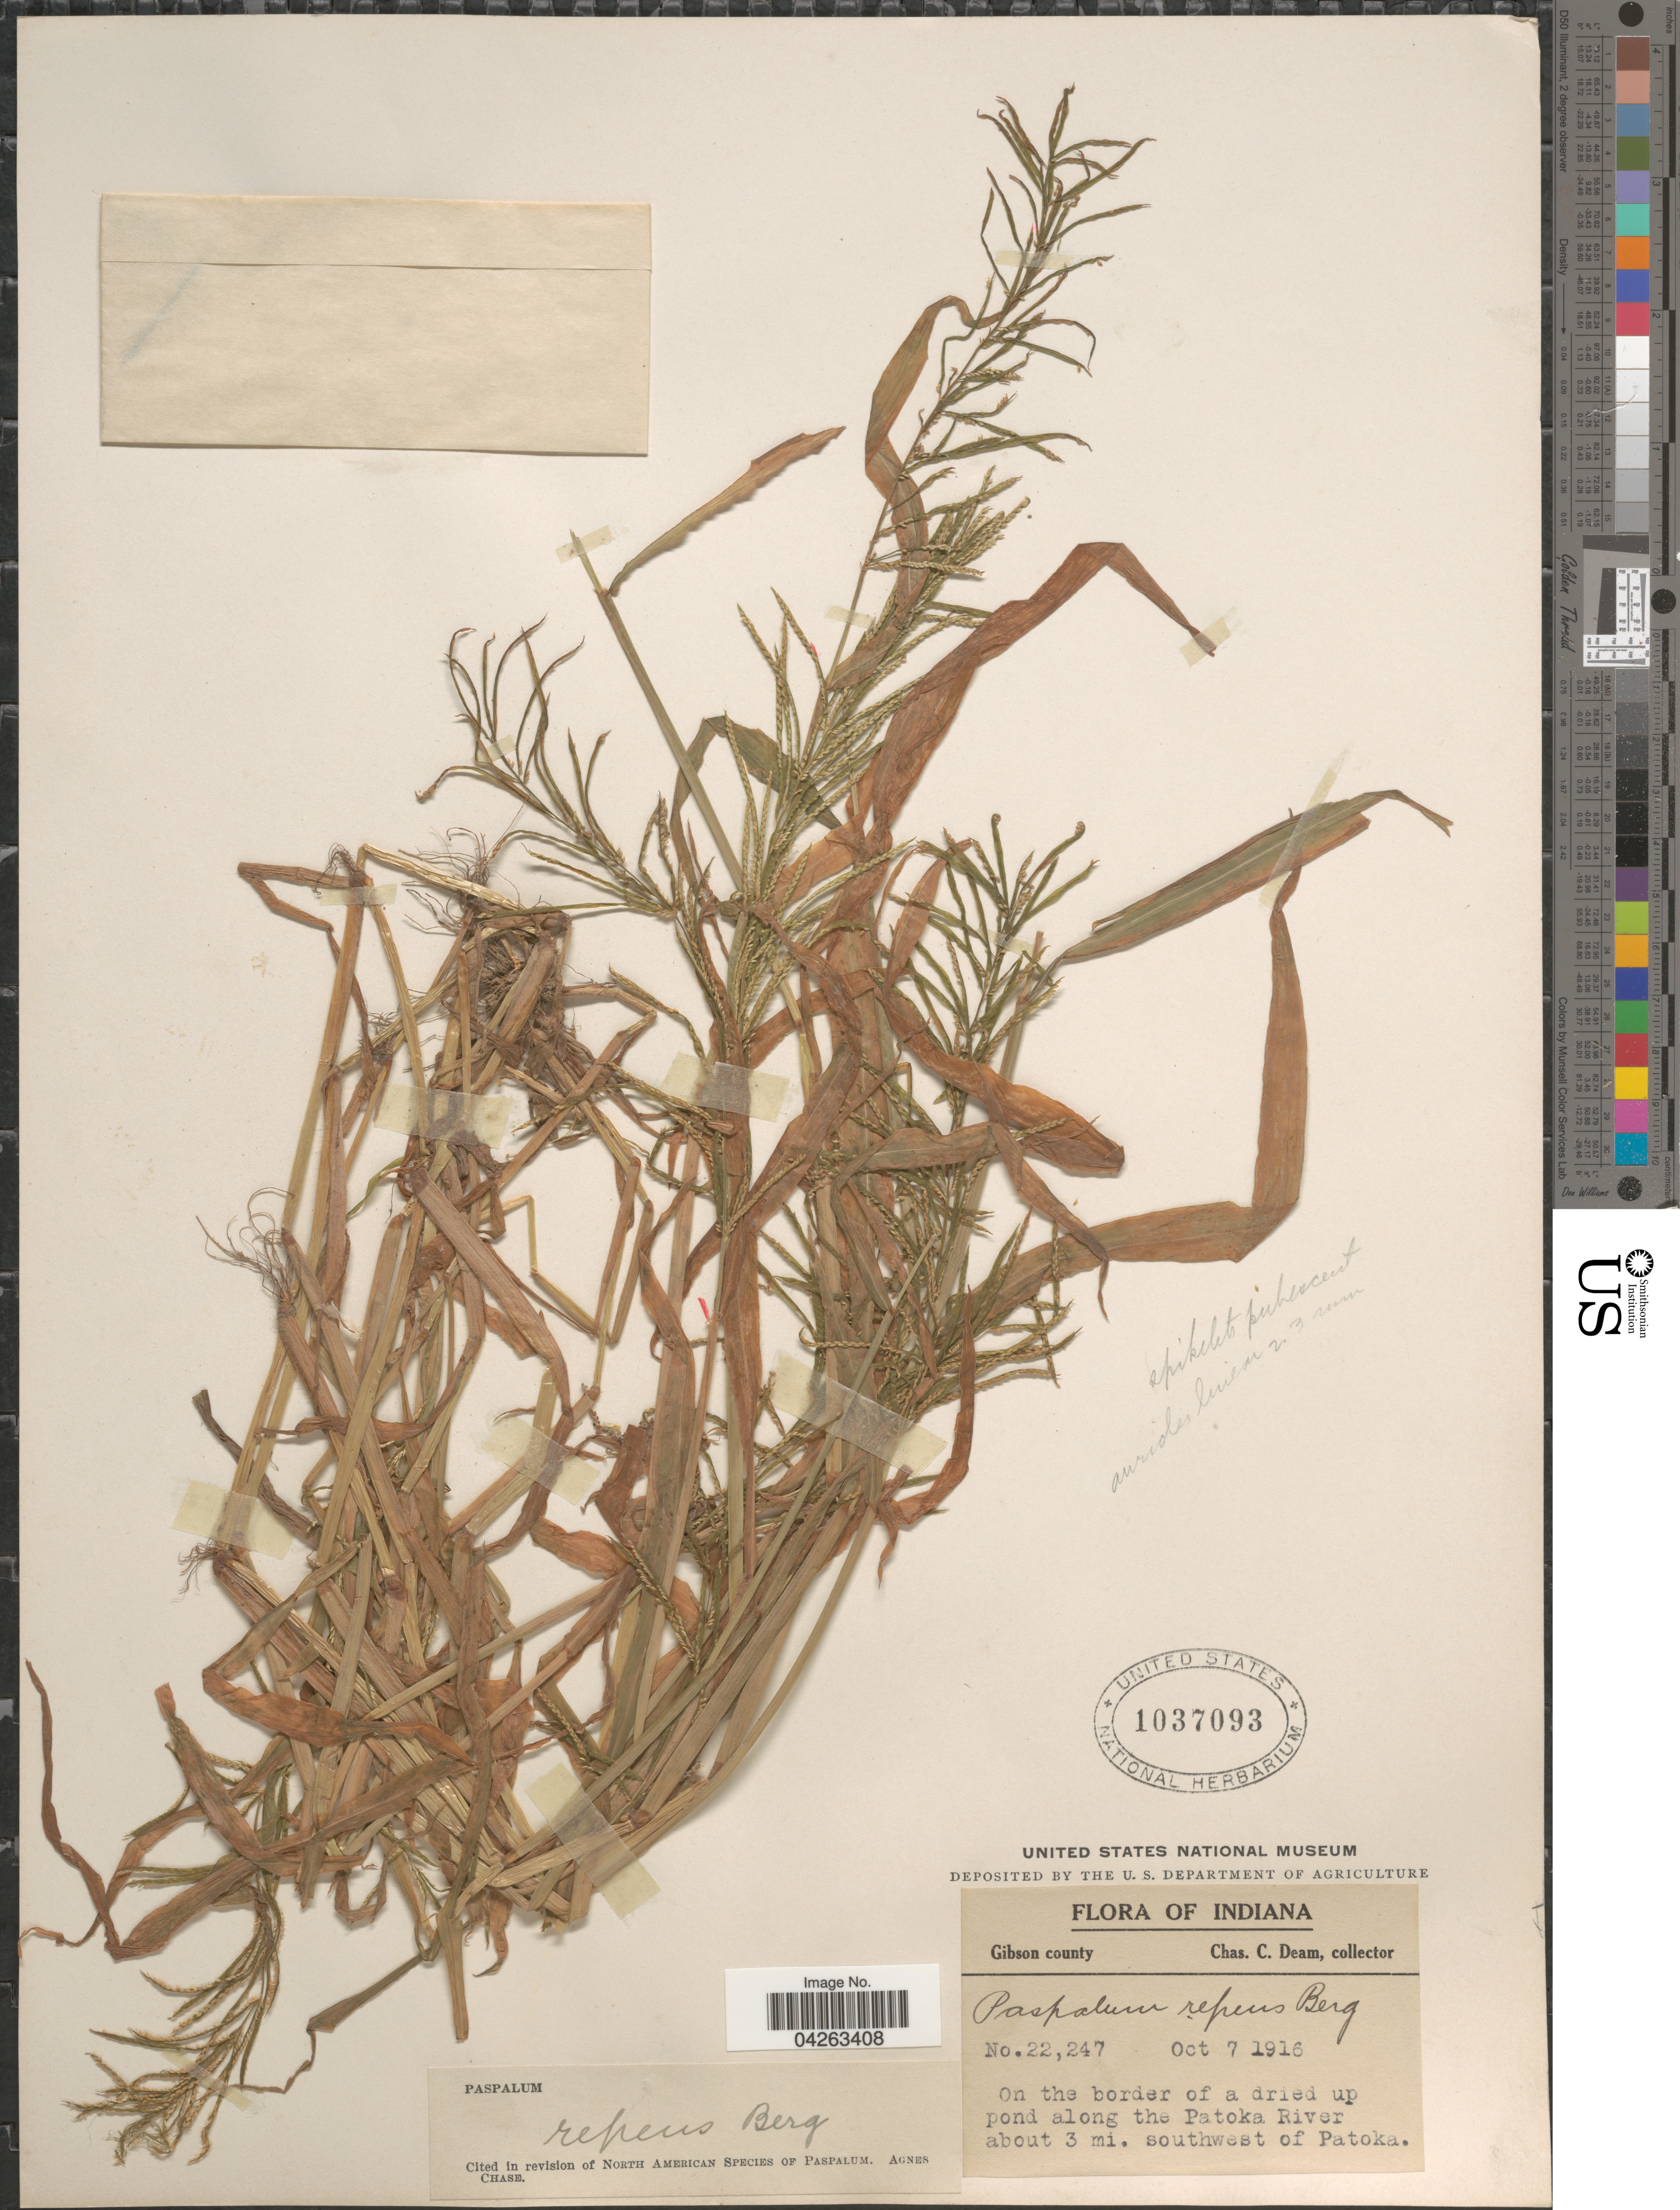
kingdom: Plantae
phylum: Tracheophyta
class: Liliopsida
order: Poales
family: Poaceae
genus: Paspalum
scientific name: Paspalum repens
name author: P.J. Bergius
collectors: C. C. Deam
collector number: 22247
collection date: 1916-10-07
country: United States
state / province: Indiana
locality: Gibson county. On the border of a dried up pond along the Patoka River about 3 mi. southwest of Patoka.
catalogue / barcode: US 1037093